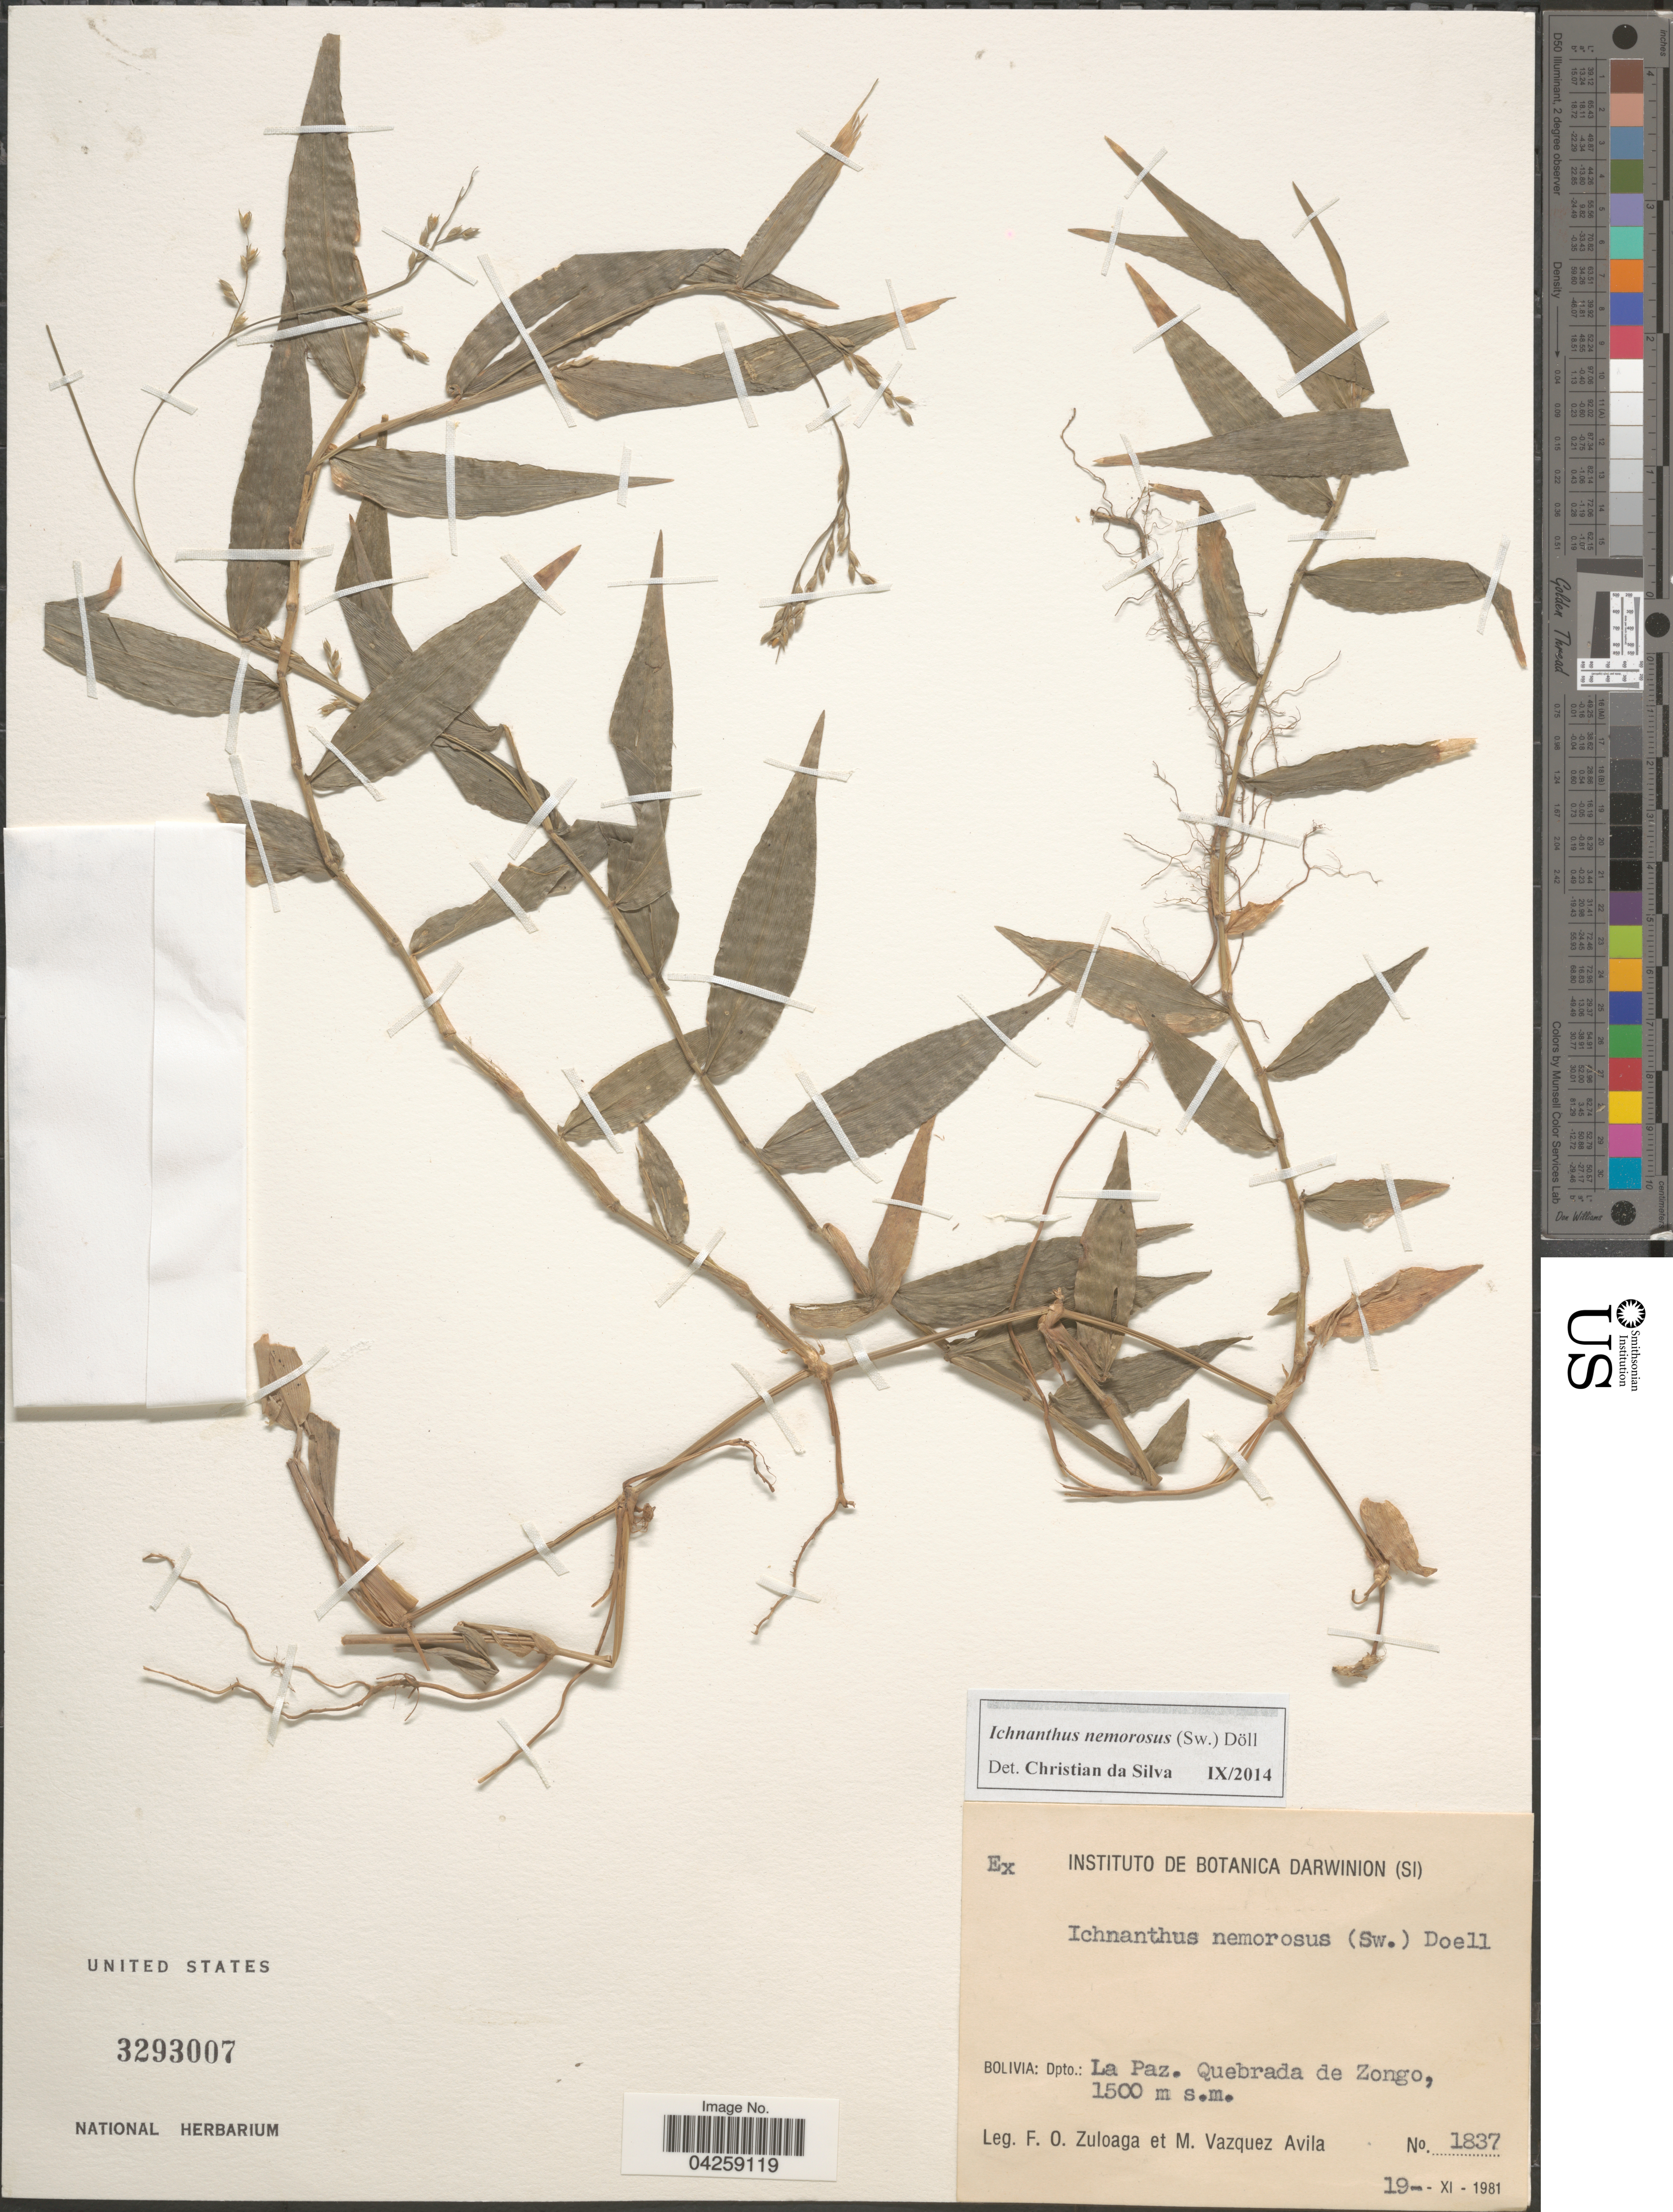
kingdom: Plantae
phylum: Tracheophyta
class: Liliopsida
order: Poales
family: Poaceae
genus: Ichnanthus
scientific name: Ichnanthus nemorosus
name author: (Sw.) Döll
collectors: F. O. Zuloaga & M. D. Vázquez A.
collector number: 1837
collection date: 1981-11-19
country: Bolivia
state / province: La Paz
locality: Dpto.: La Paz. Quebrada de Zongo.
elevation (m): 1500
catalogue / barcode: US 3293007